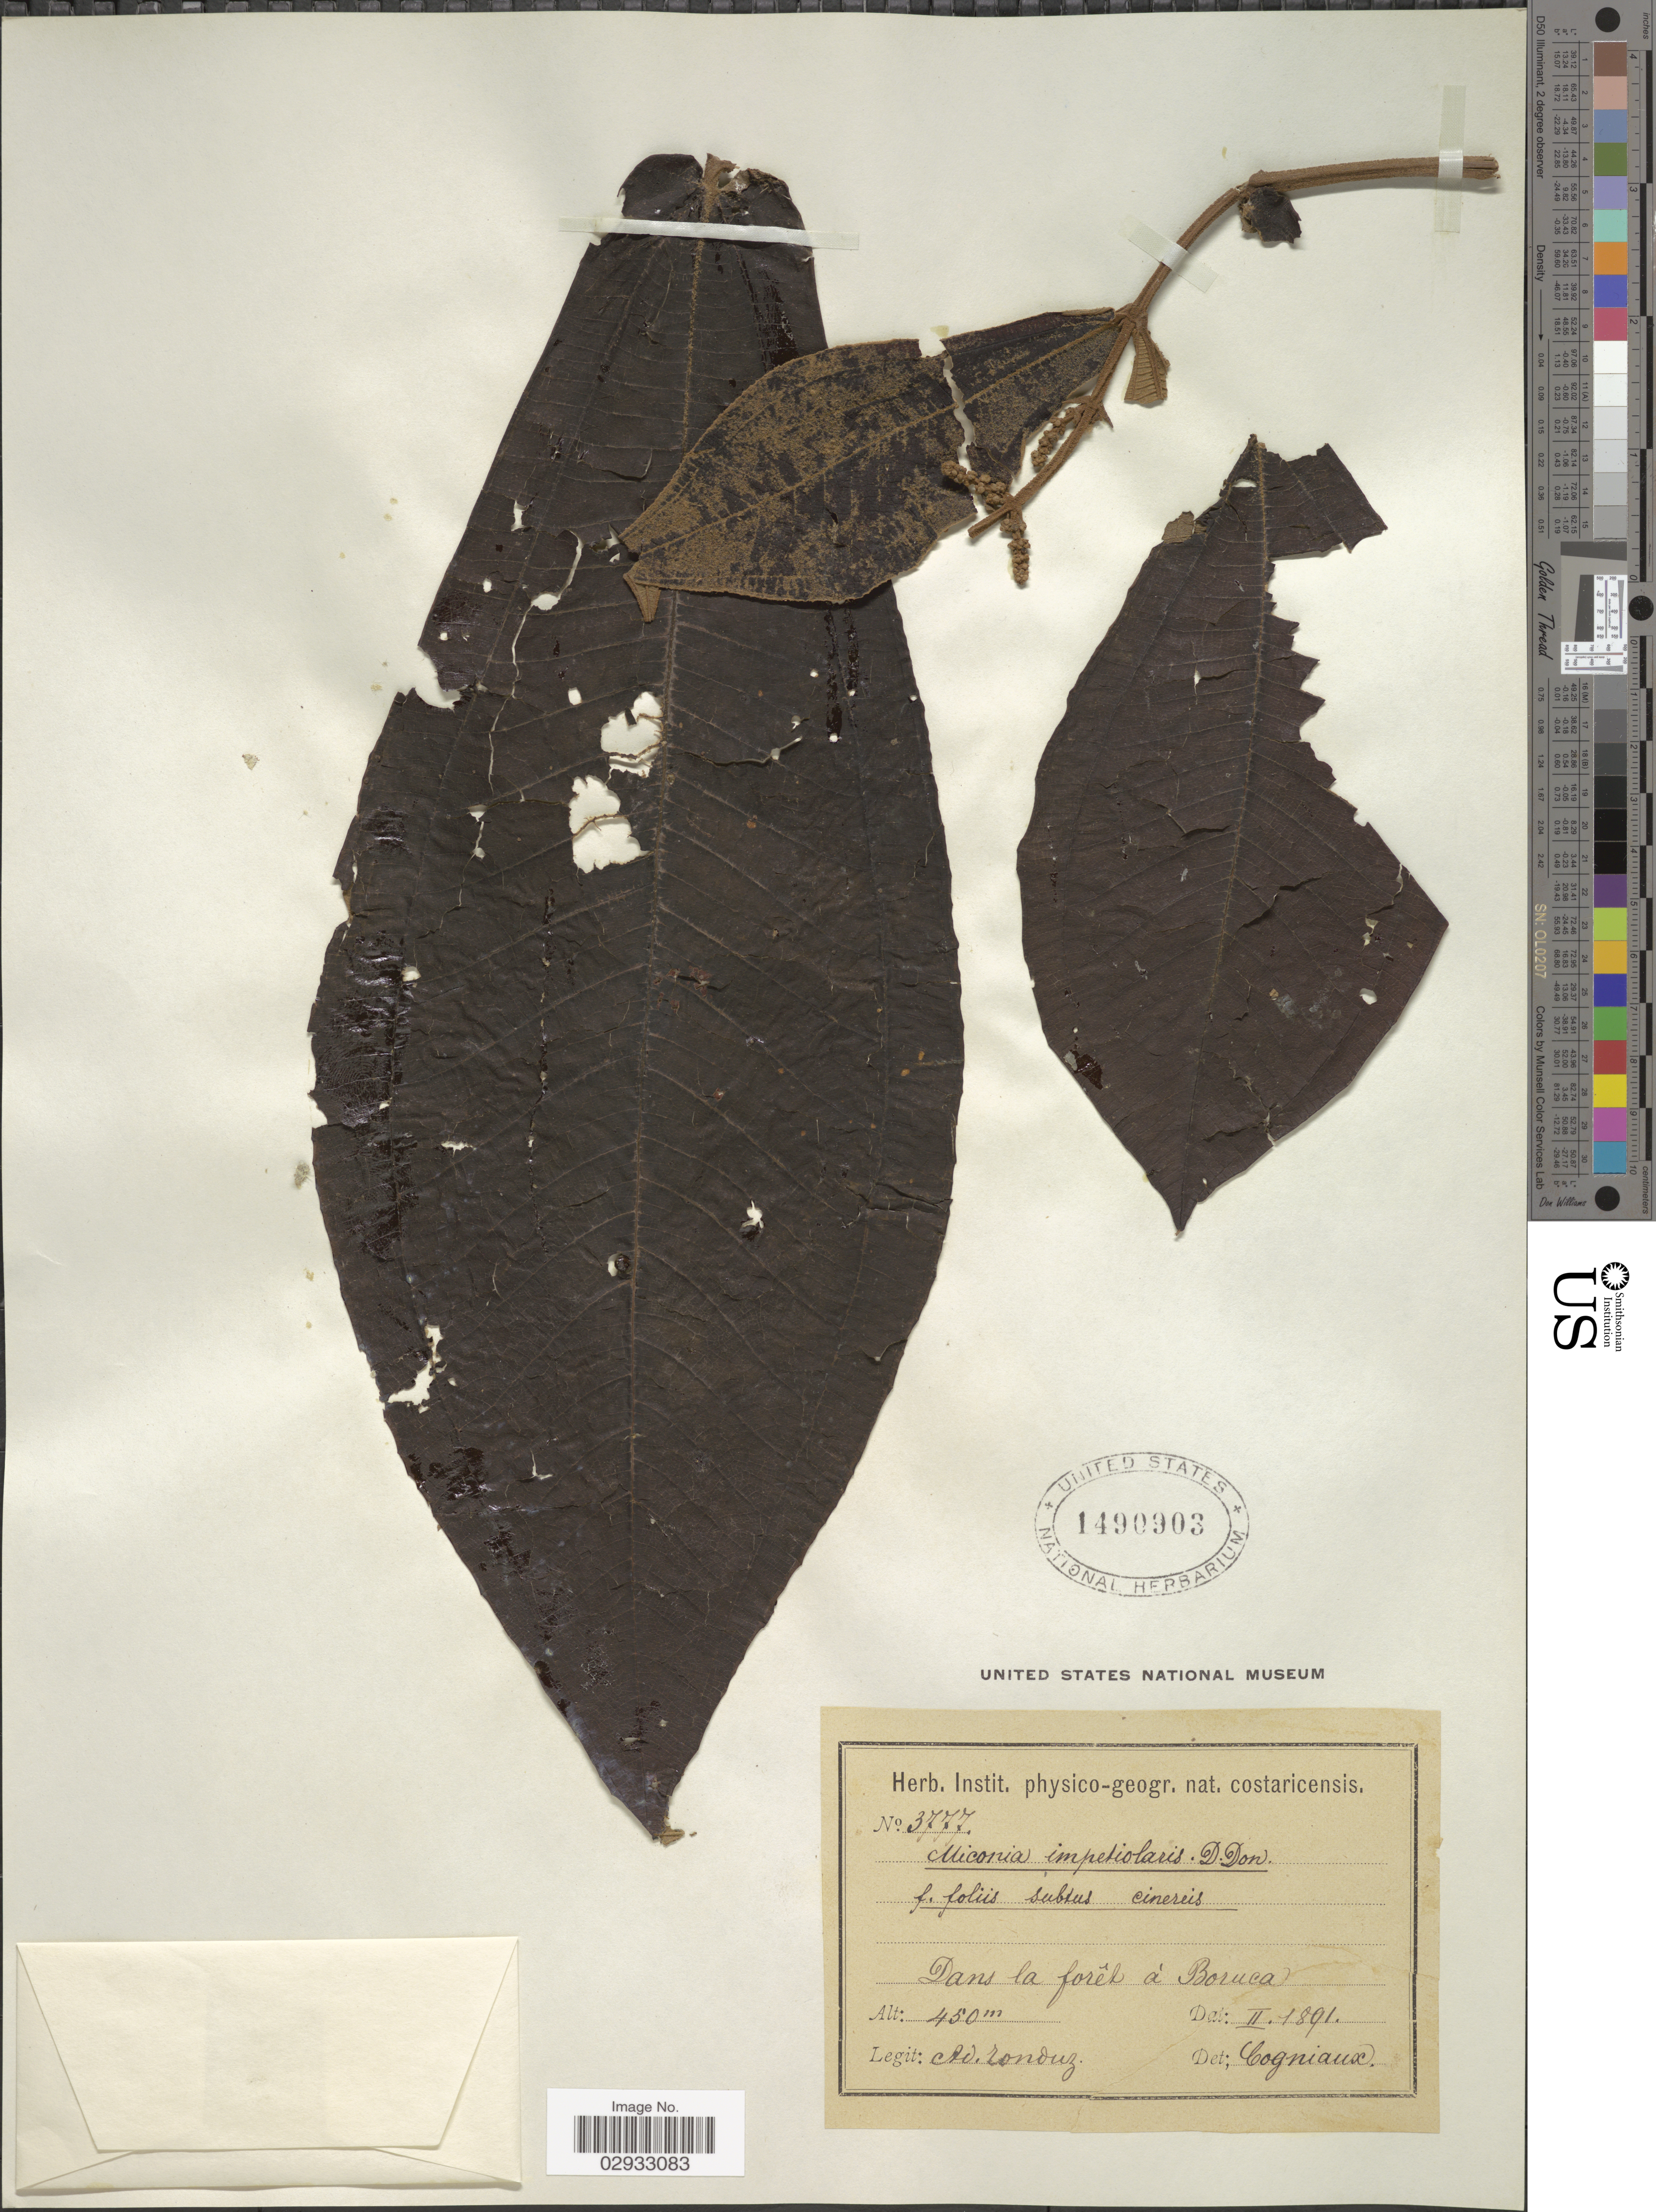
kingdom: Plantae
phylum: Tracheophyta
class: Magnoliopsida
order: Myrtales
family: Melastomataceae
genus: Miconia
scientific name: Miconia impetiolaris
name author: (Sw.) D. Don ex DC.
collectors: A. Tonduz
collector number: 3777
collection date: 1891-02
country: Costa Rica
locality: Dans la Forêt à Boruca.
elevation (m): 450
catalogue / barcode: US 1490903